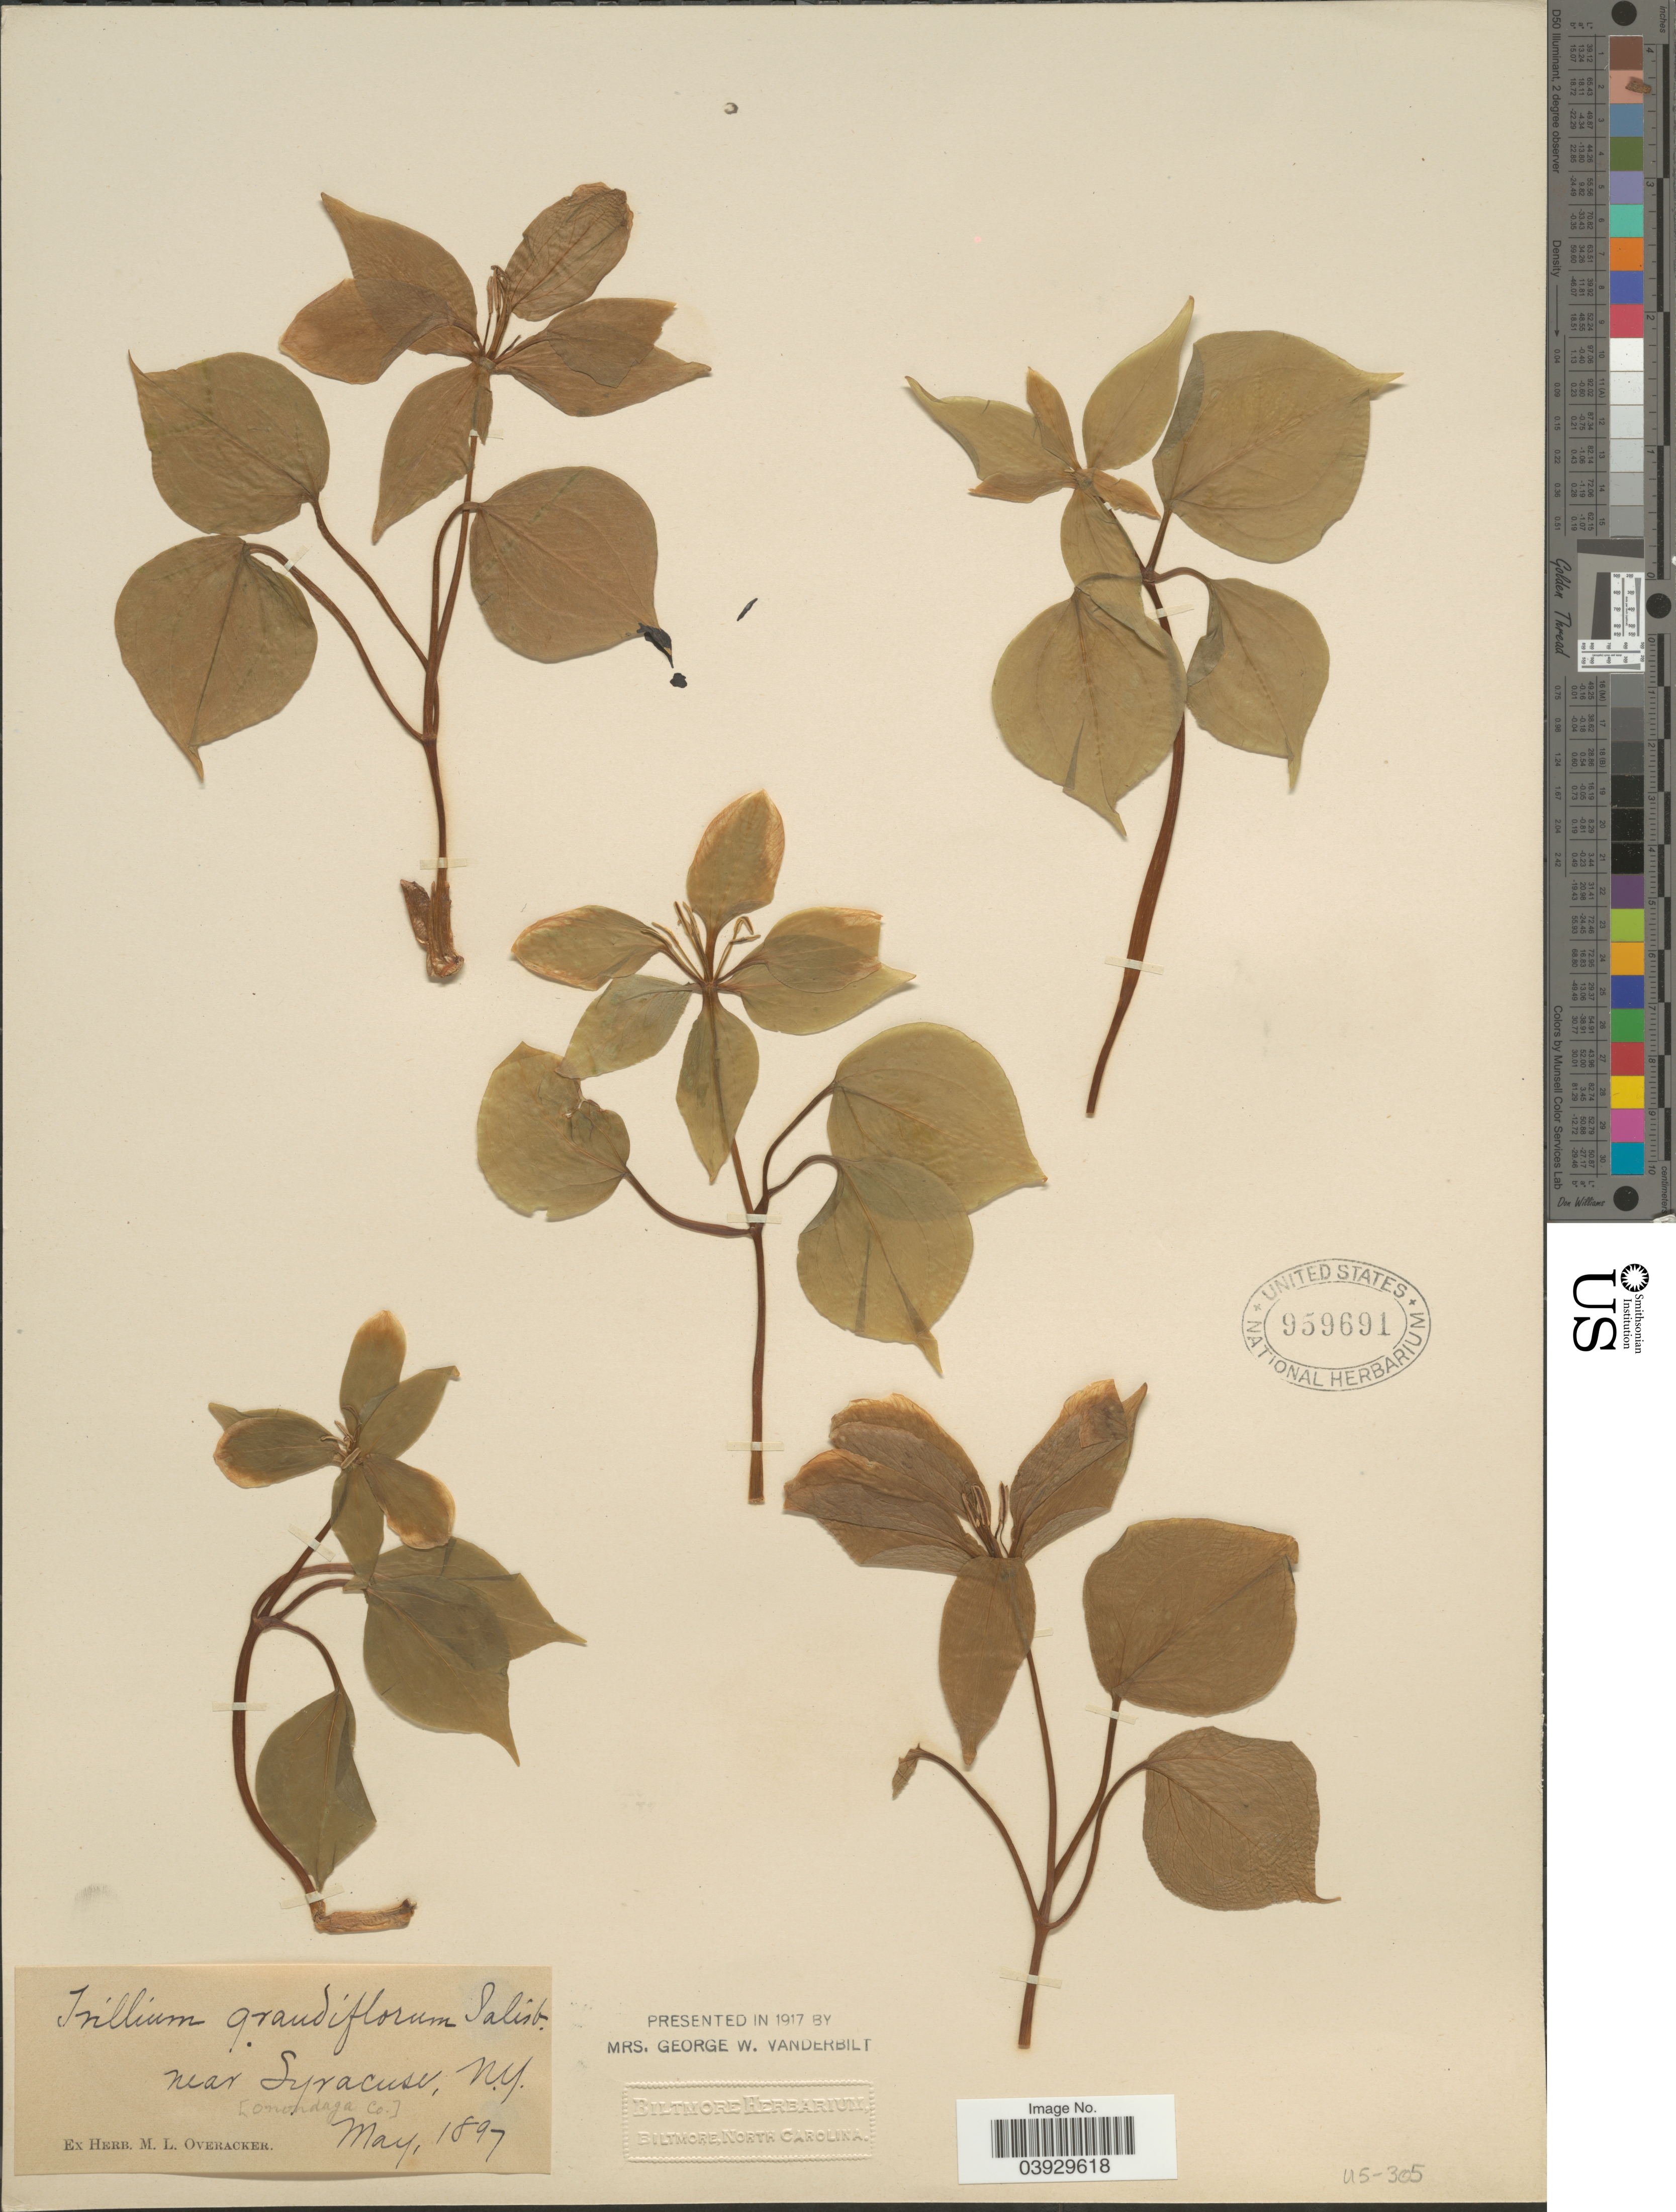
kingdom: Plantae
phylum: Tracheophyta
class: Liliopsida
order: Liliales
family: Melanthiaceae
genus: Trillium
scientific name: Trillium grandiflorum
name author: (Michx.) Salisb.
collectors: ex herb. M. L. Overacker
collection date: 1897-05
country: United States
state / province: New York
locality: Near Syracuse. [Onondaga Co.].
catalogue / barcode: US 959691